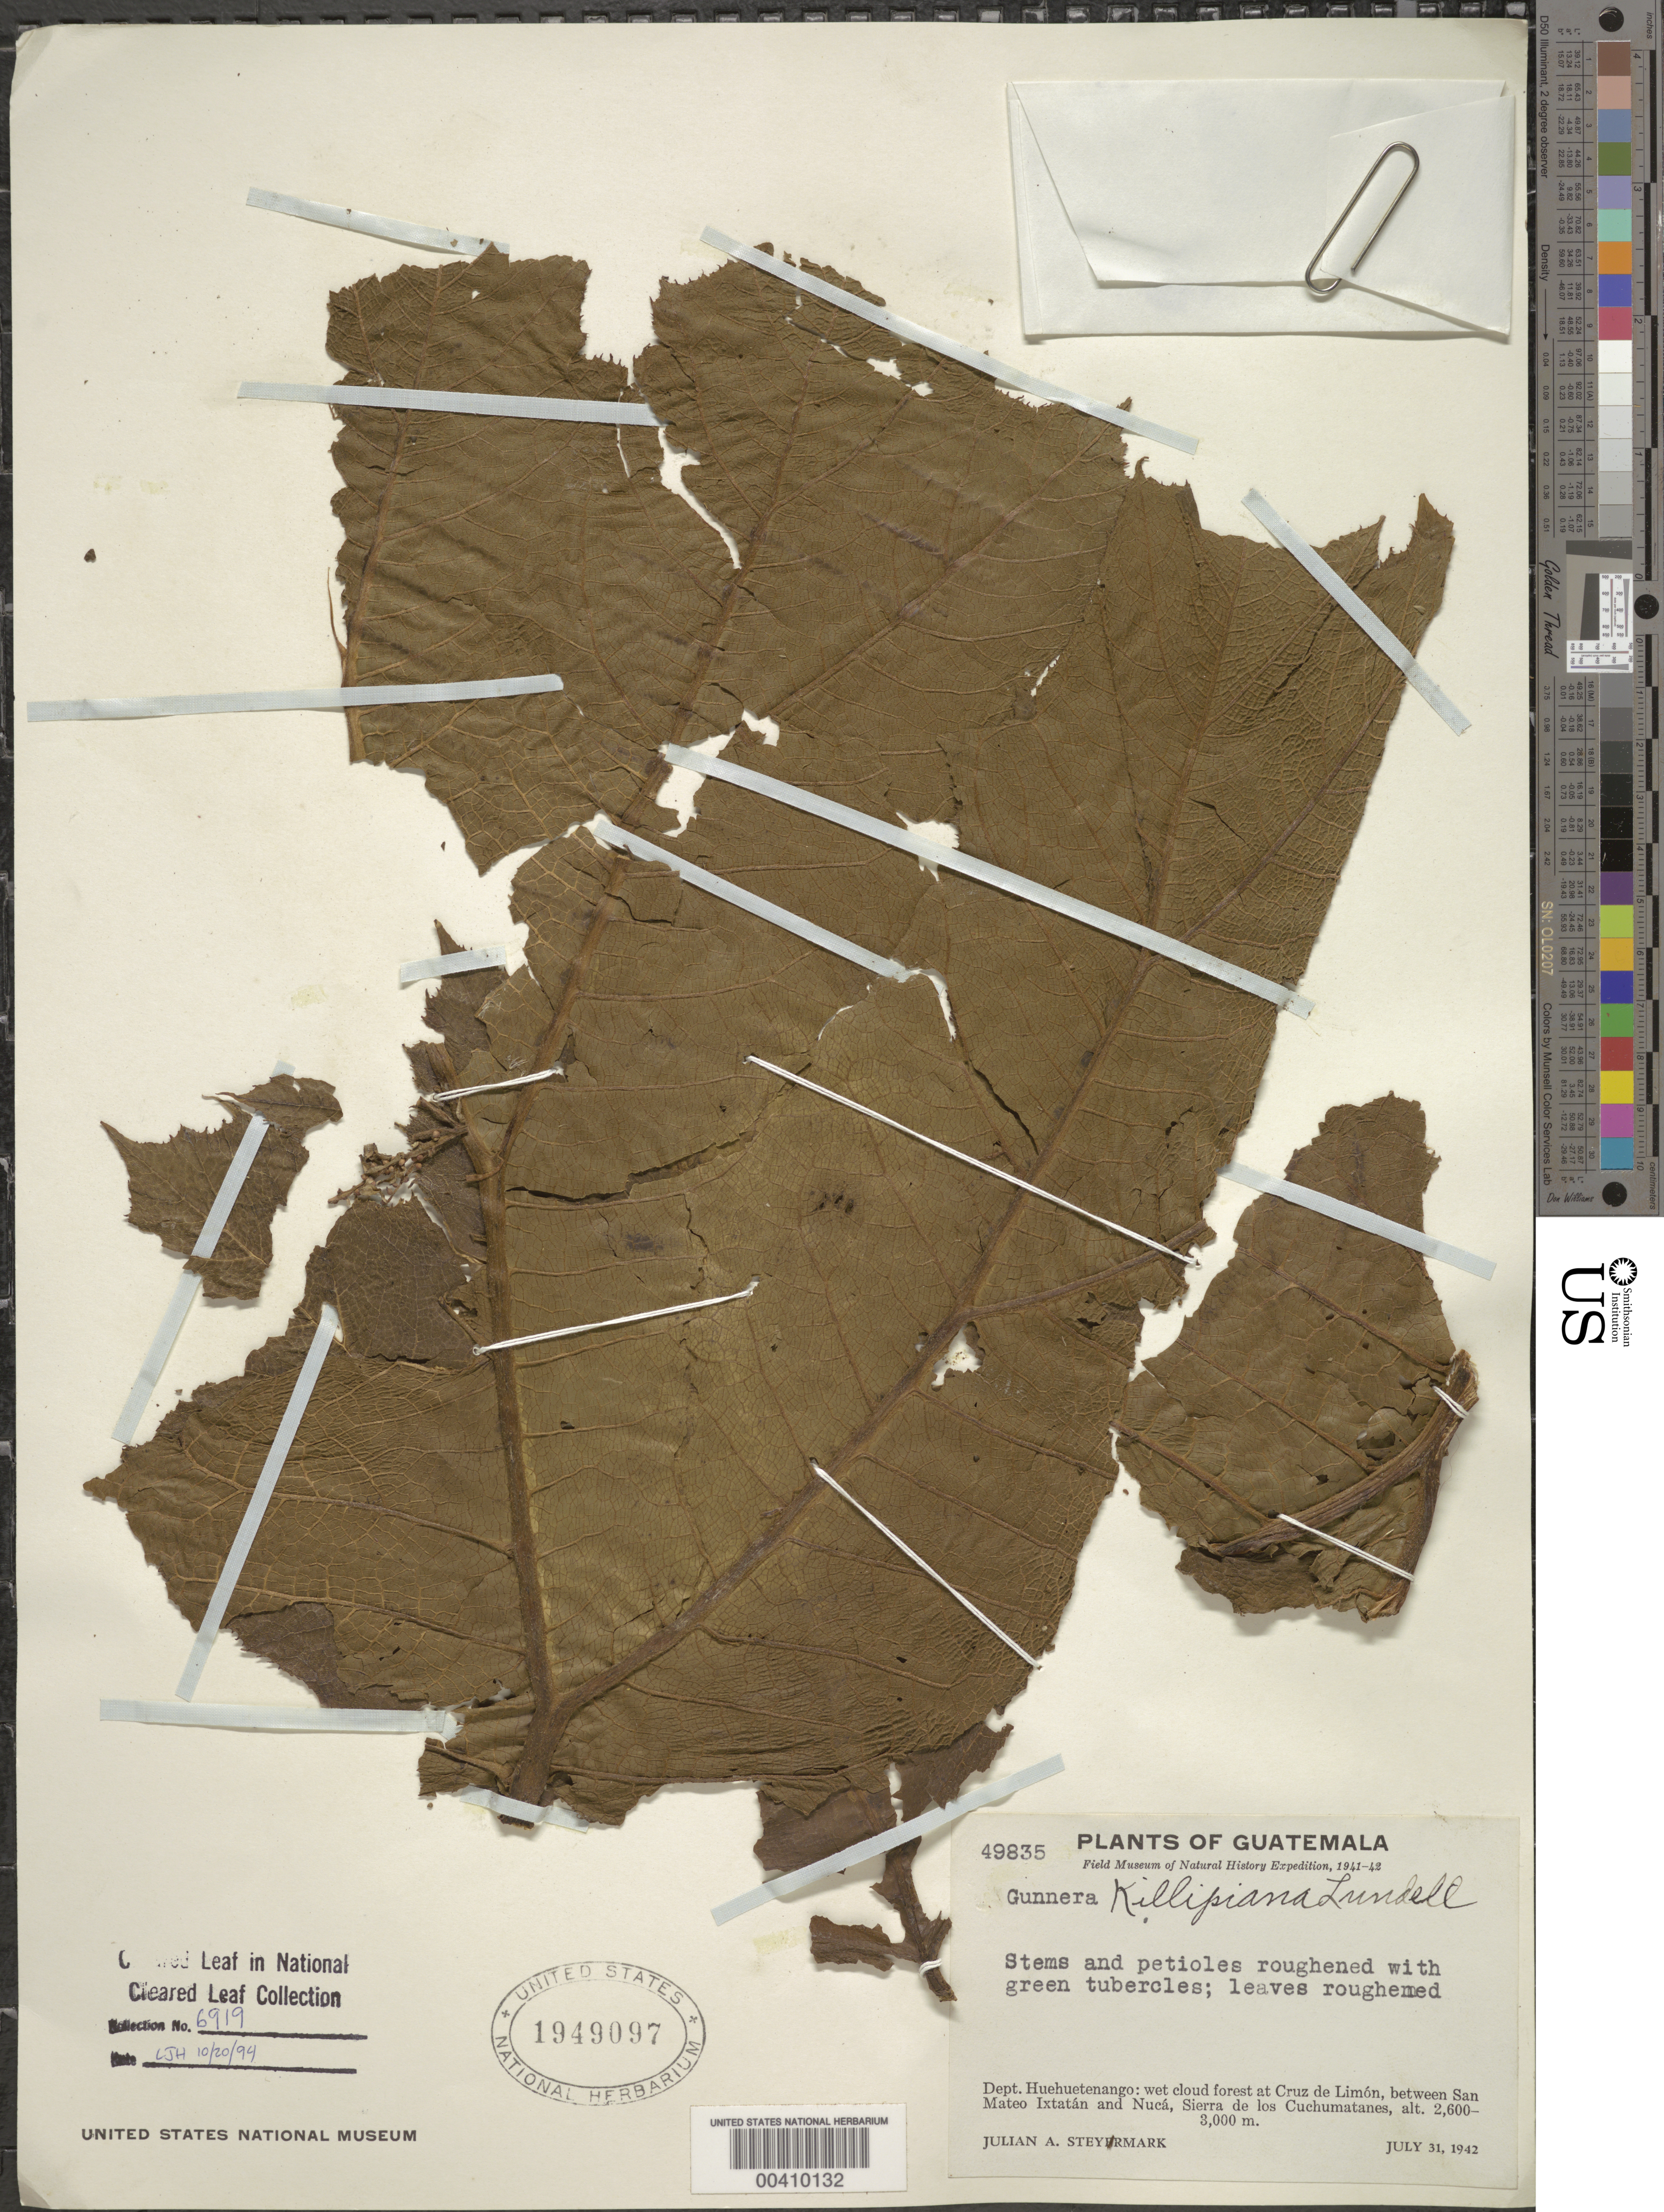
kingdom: Plantae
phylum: Tracheophyta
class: Magnoliopsida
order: Gunnerales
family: Gunneraceae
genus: Gunnera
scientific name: Gunnera killipiana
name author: Lundell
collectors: J. Steyermark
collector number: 49835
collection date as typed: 31 Jul 1942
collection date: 1942-07-31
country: Guatemala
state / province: Huehuetenango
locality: At Cruz de Limón, between San Mateo Ixtatán and Nucá, Sierra de las Cuchumatanes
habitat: Wet cloud forest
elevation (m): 2600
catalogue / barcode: US 1949097